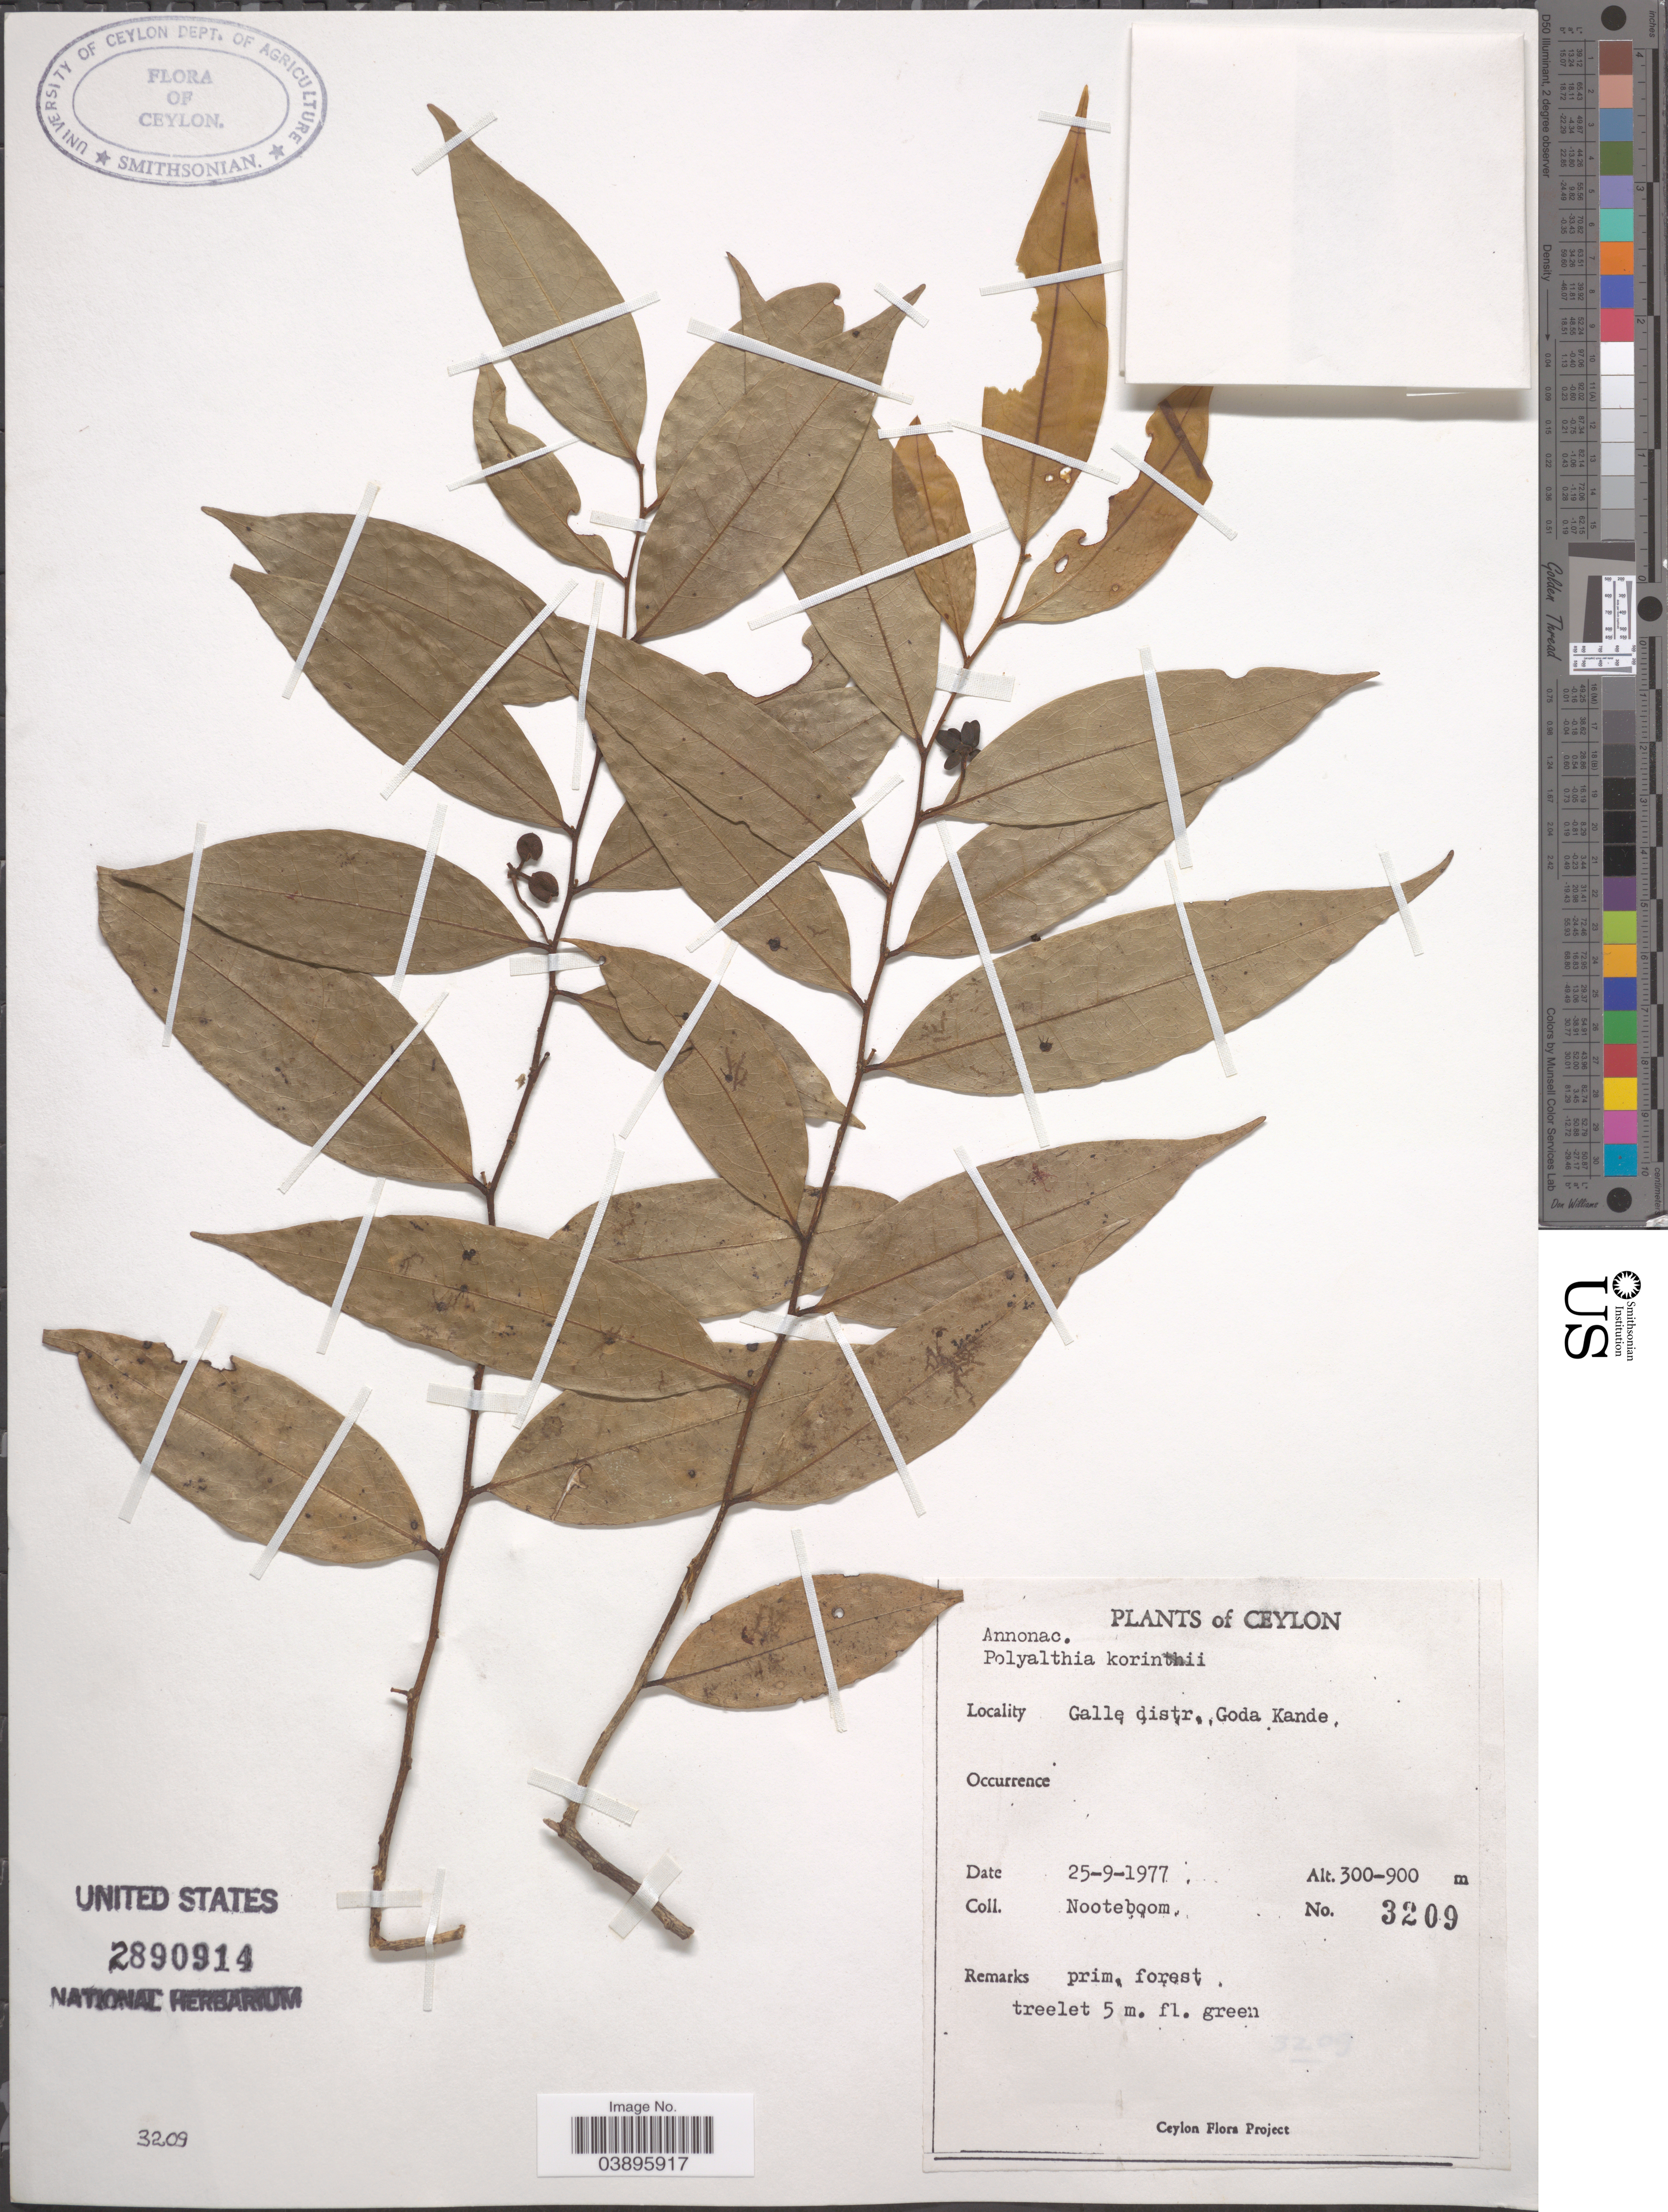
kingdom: Plantae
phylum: Tracheophyta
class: Magnoliopsida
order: Magnoliales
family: Annonaceae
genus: Polyalthia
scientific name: Polyalthia korinti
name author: (Dunal) Thwaites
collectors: Nooteboom, --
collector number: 3209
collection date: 1977-09-25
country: Sri Lanka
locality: Ceylon. Galle distr. Goda Kande.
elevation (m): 300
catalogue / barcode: US 2890914